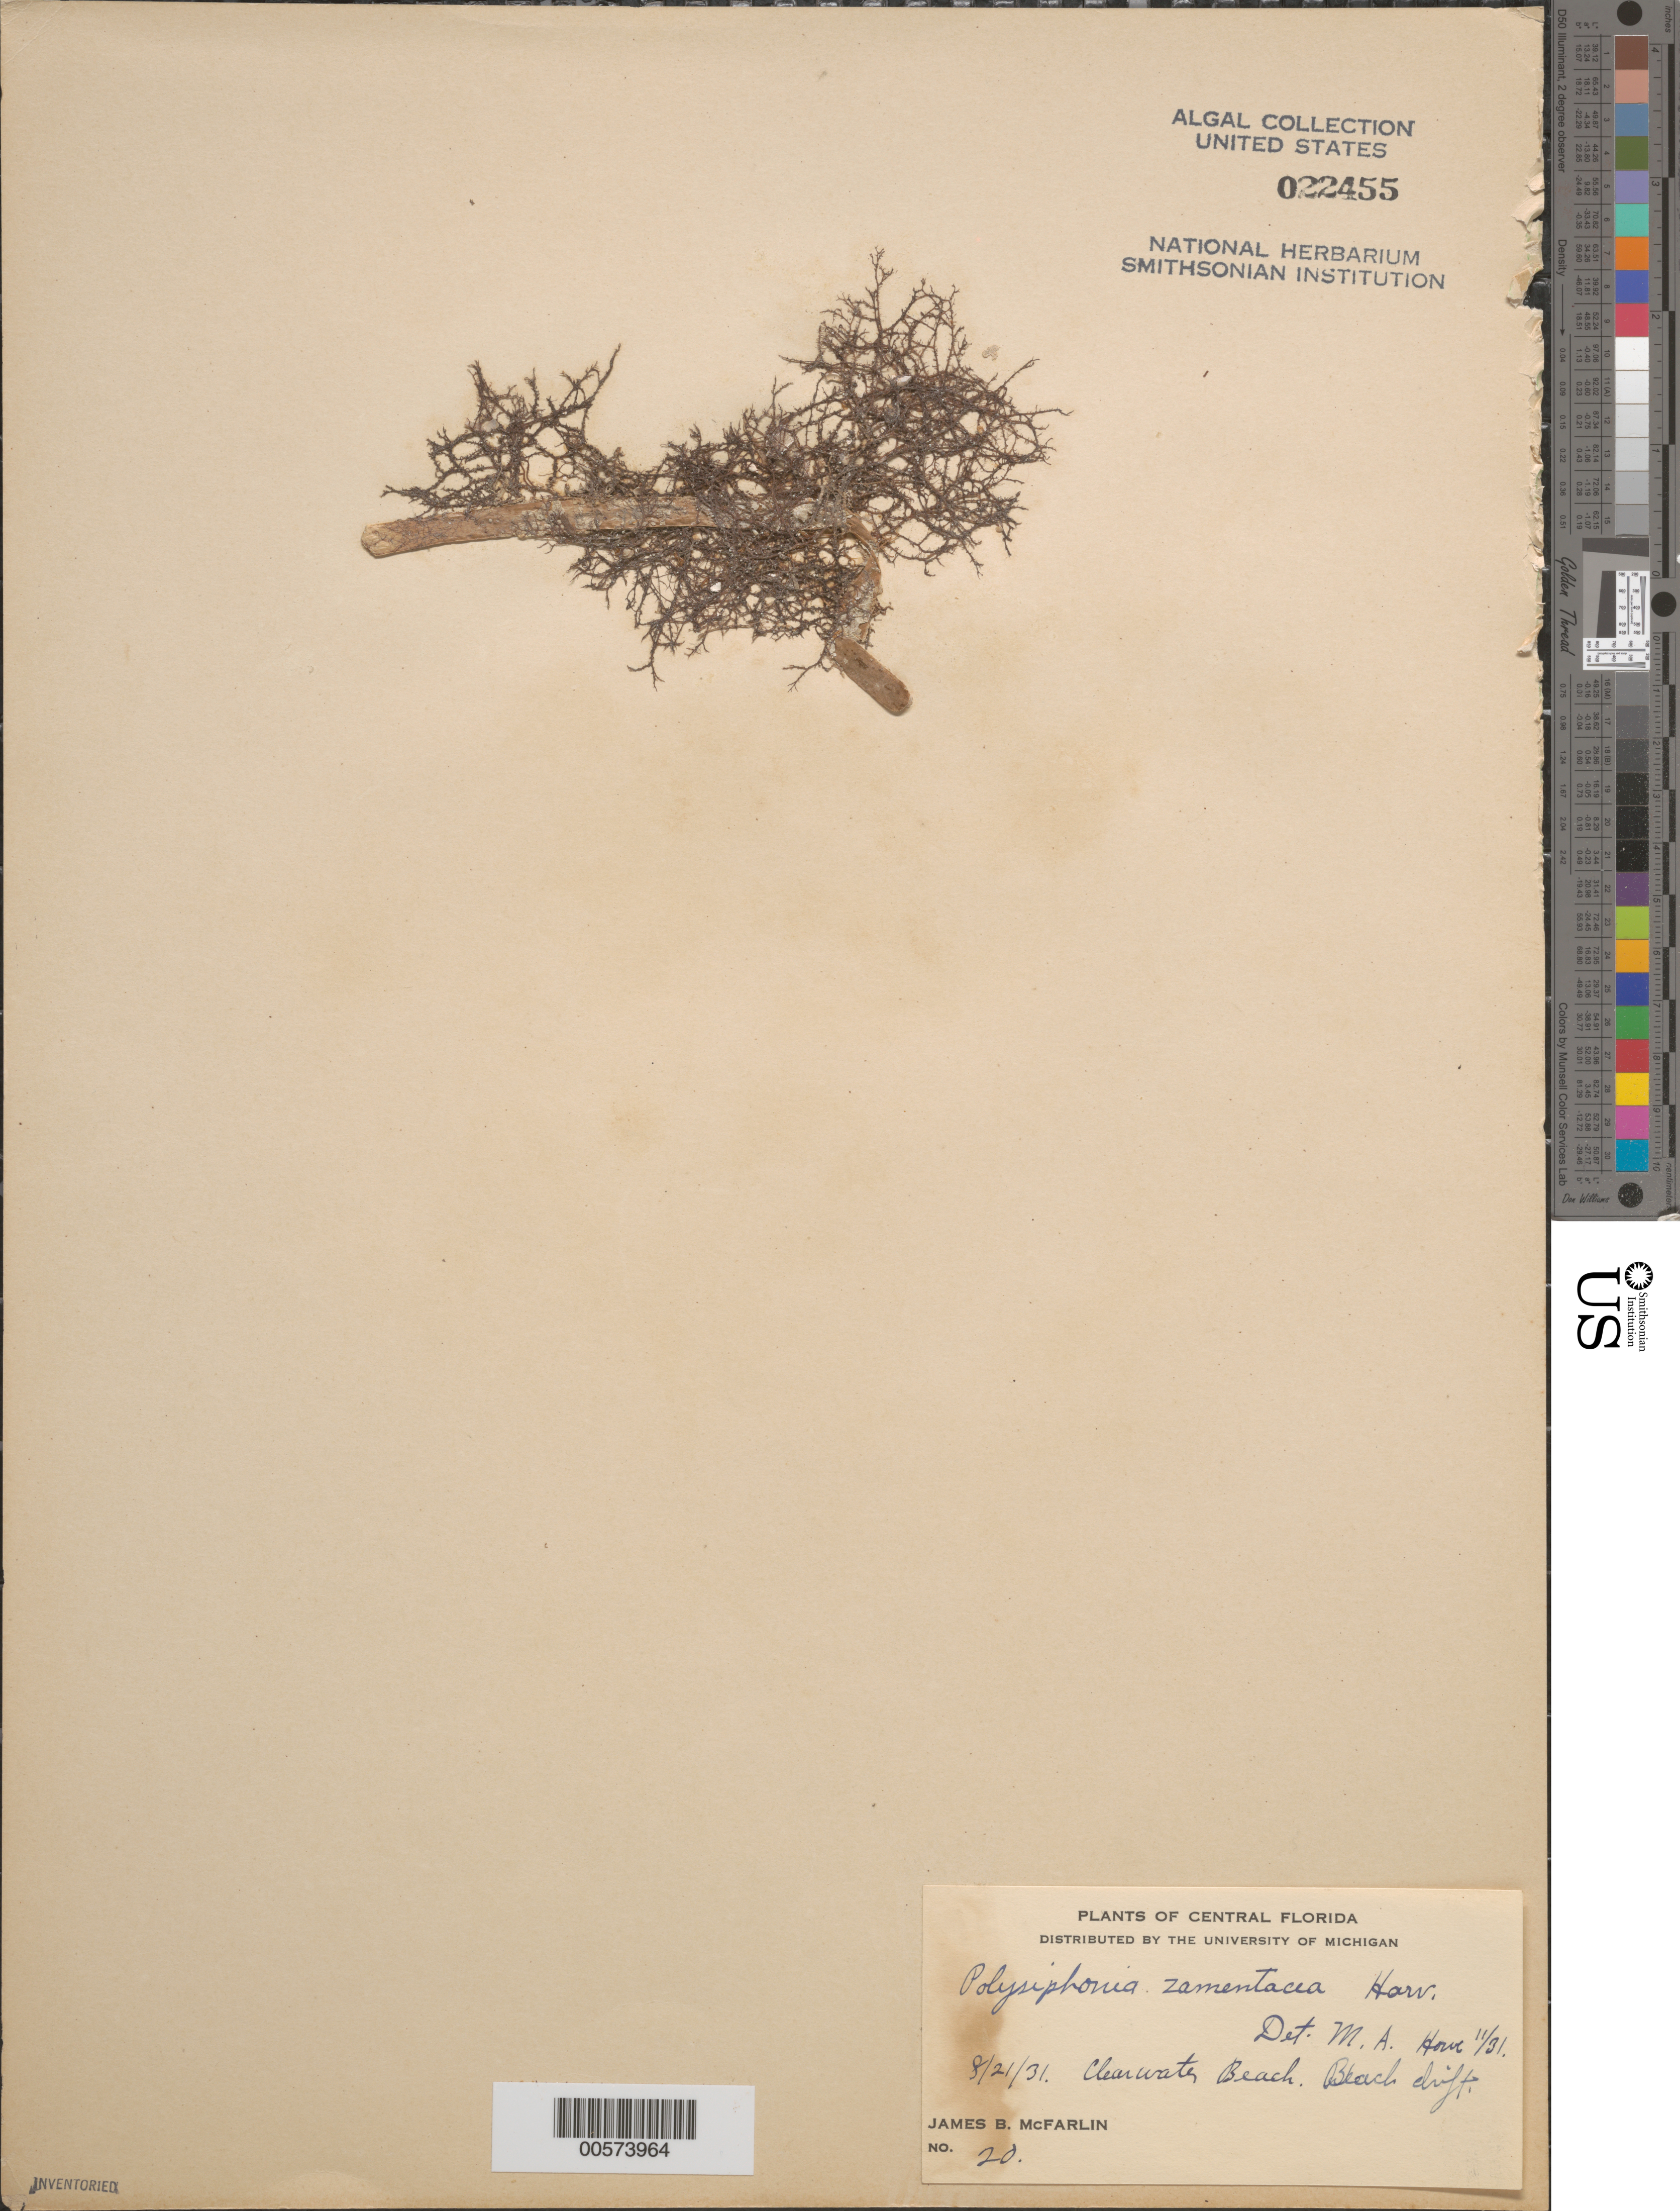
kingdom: Plantae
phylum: Rhodophyta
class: Florideophyceae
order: Ceramiales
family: Rhodomelaceae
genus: Polysiphonia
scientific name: Polysiphonia zamentacea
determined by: Howe, M. A.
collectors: J. McFarlin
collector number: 20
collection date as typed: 21 Aug 1931 to 24 Aug 1931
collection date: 1931-08-21/1931-08-24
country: United States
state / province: Florida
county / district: Pinellas County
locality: Clearwater Beach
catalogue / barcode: US 22455